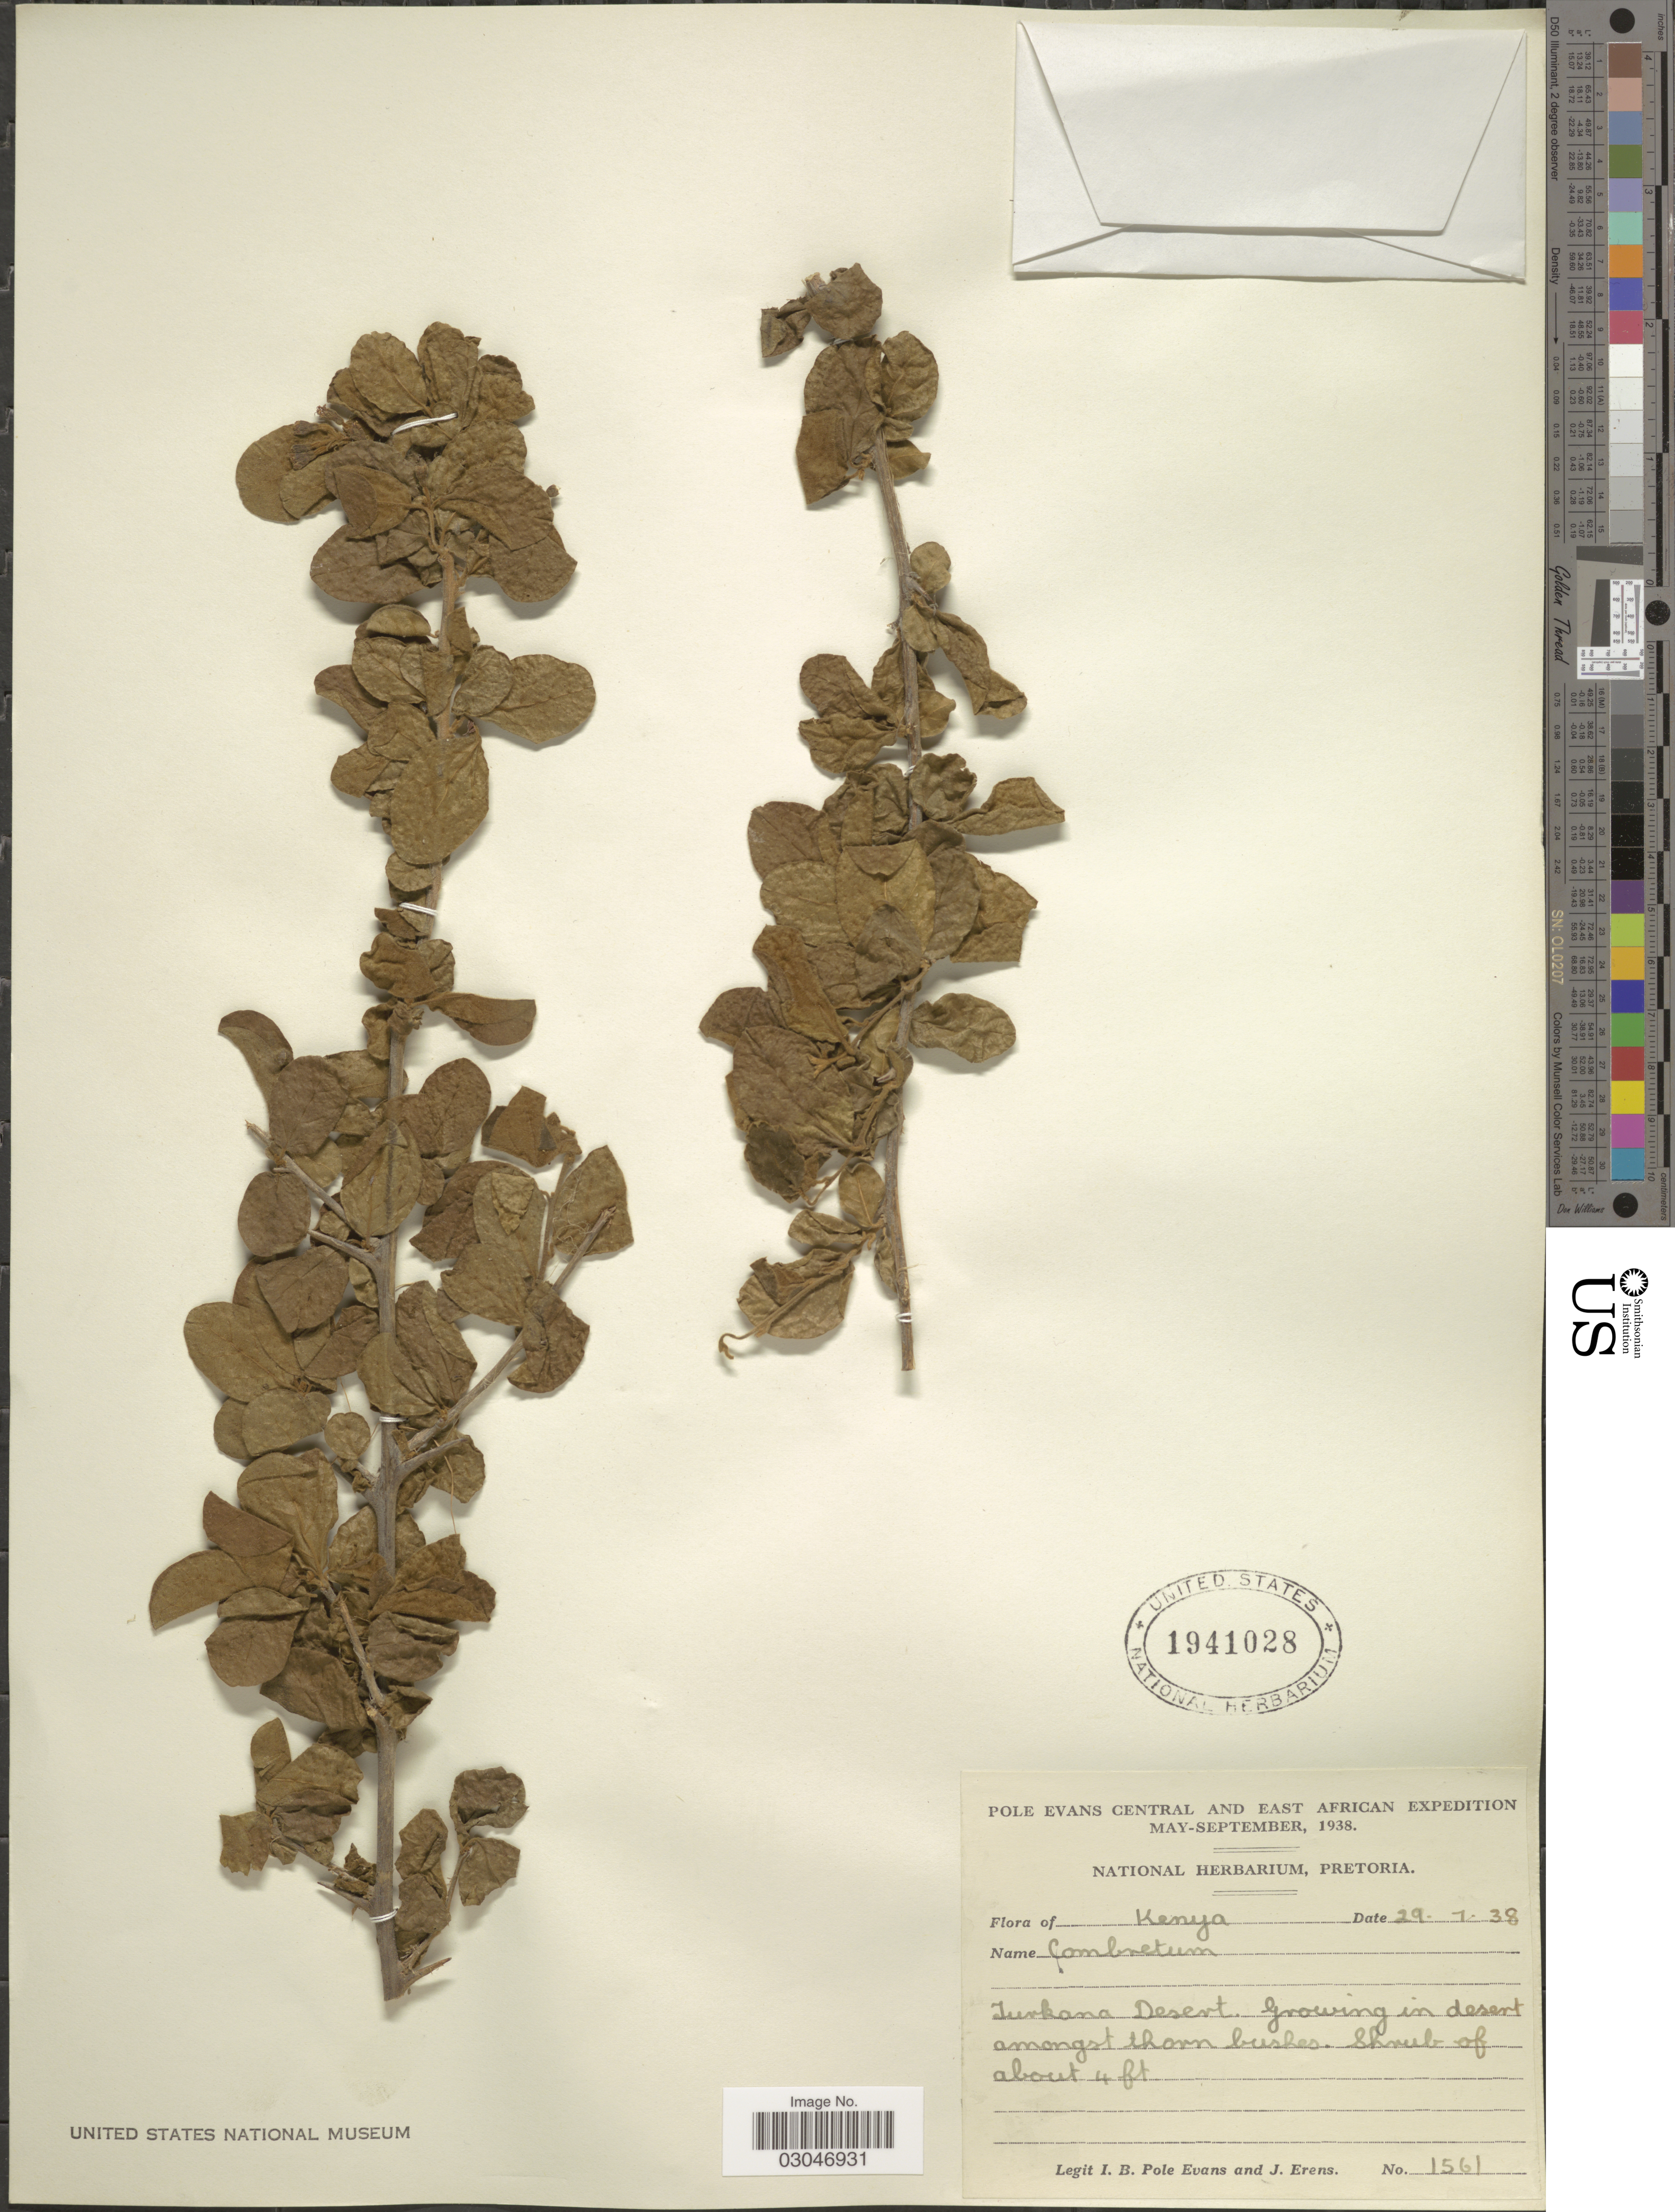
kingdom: Plantae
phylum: Tracheophyta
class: Magnoliopsida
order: Myrtales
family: Combretaceae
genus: Combretum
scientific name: Combretum sp.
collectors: I. B. Pole-Evans & J. Erens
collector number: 1561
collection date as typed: Transcribed d/m/y: 29/1/38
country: Kenya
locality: Central and East African, Turkana Desert.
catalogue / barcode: US 1941028